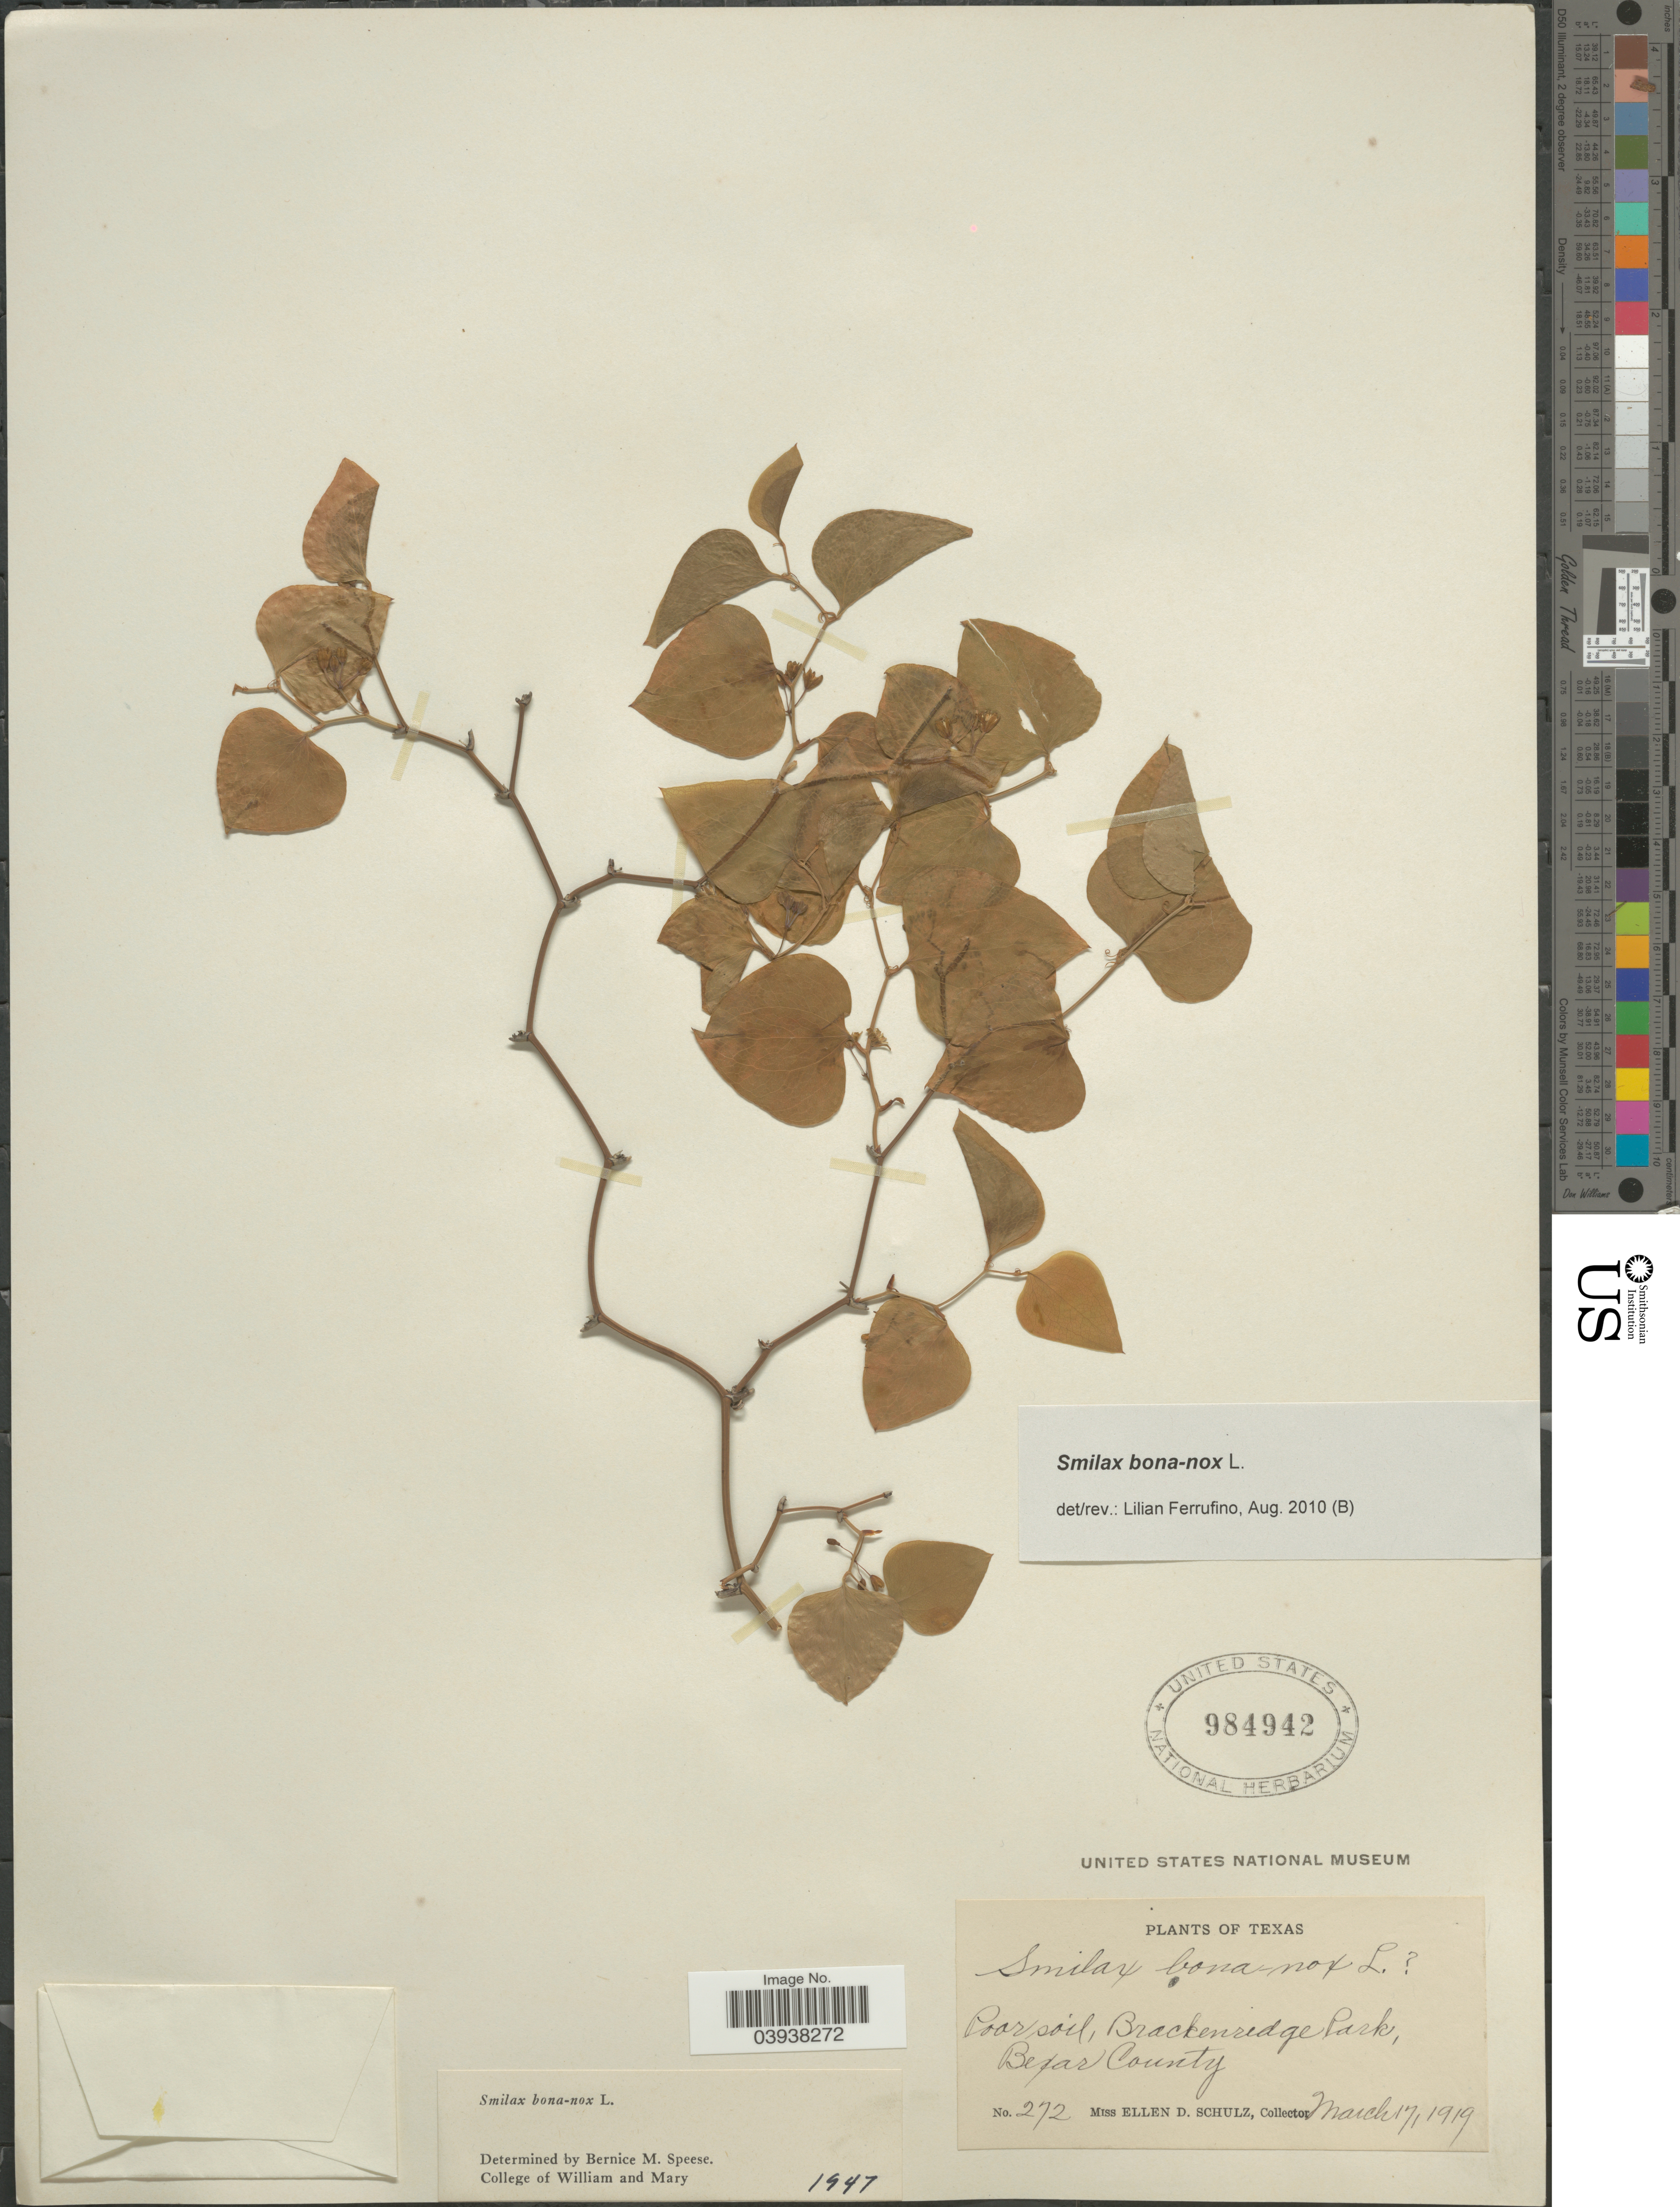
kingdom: Plantae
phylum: Tracheophyta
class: Liliopsida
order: Liliales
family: Smilacaceae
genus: Smilax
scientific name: Smilax bona-nox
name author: L.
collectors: E. D. Schulz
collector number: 272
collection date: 1919-03-17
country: United States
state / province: Texas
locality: Poor soil, Brackenridge Park, Bexar County.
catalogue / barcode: US 984942